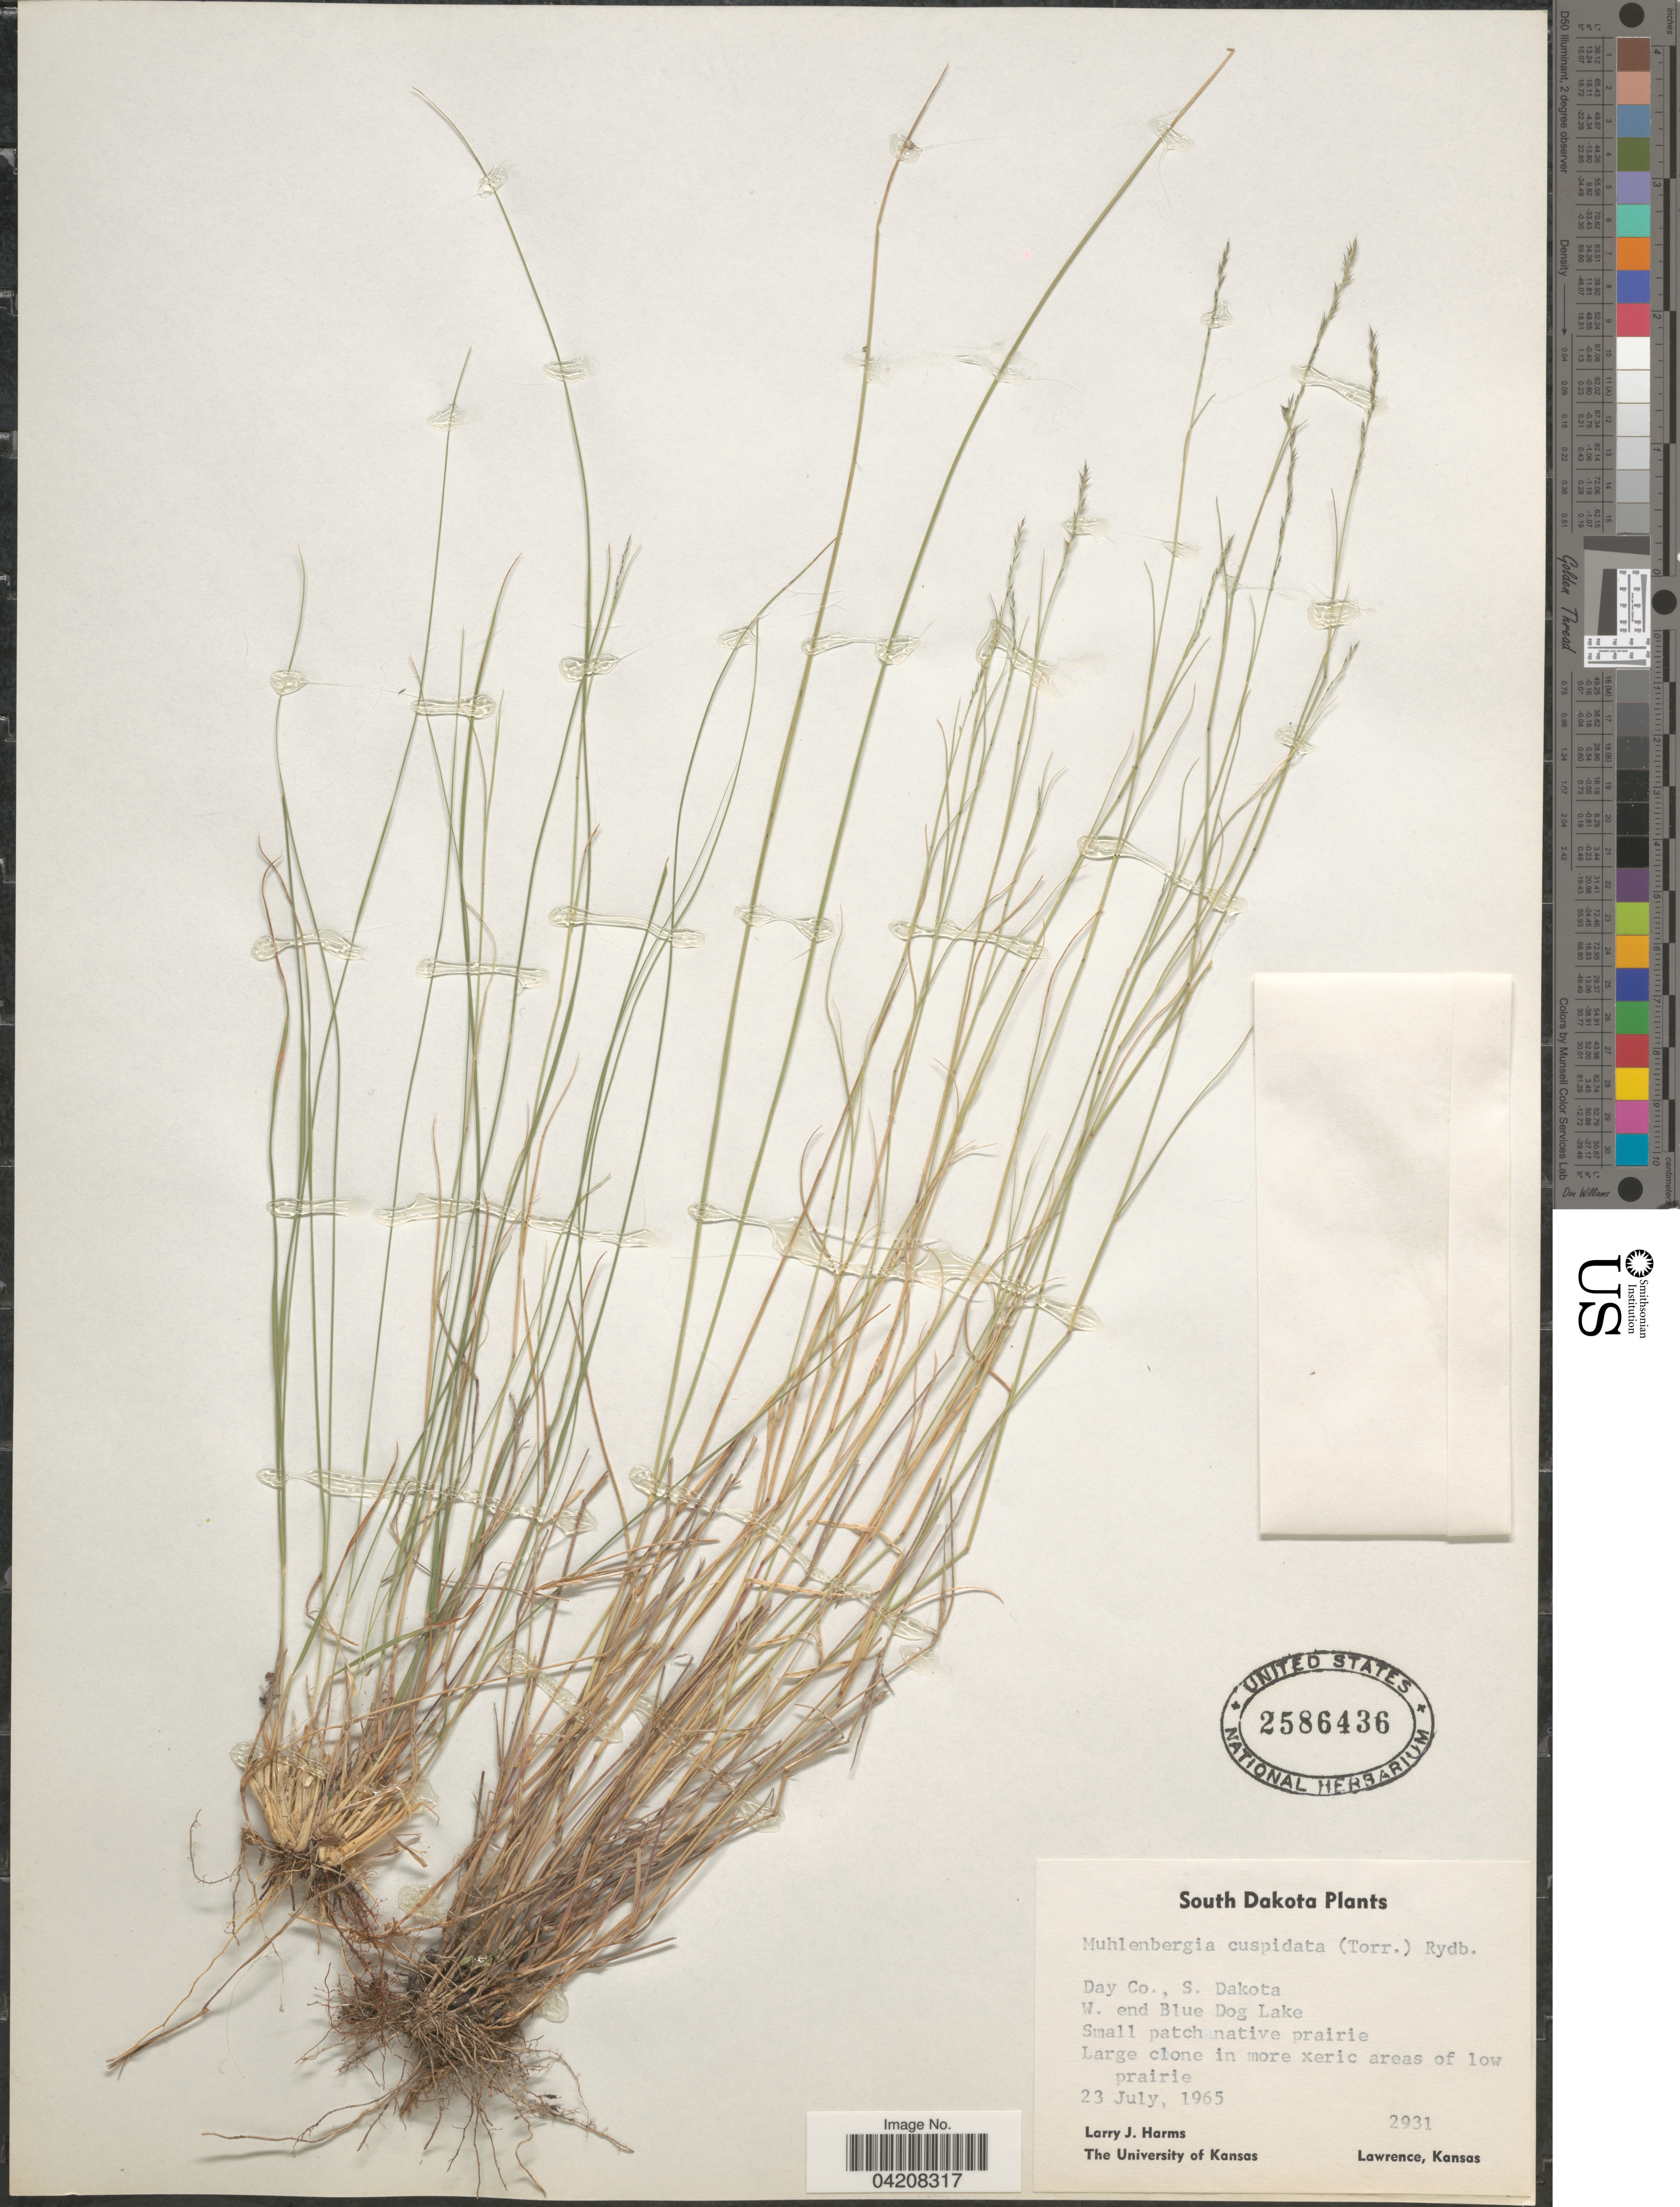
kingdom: Plantae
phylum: Tracheophyta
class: Liliopsida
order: Poales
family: Poaceae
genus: Muhlenbergia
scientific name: Muhlenbergia cuspidata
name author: (Torr. ex Hook.) Rydb.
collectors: L. Harms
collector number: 2931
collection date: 1965-07-23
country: United States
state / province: South Dakota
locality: Day Co. W. end Blue Dog Lake.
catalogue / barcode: US 2586436